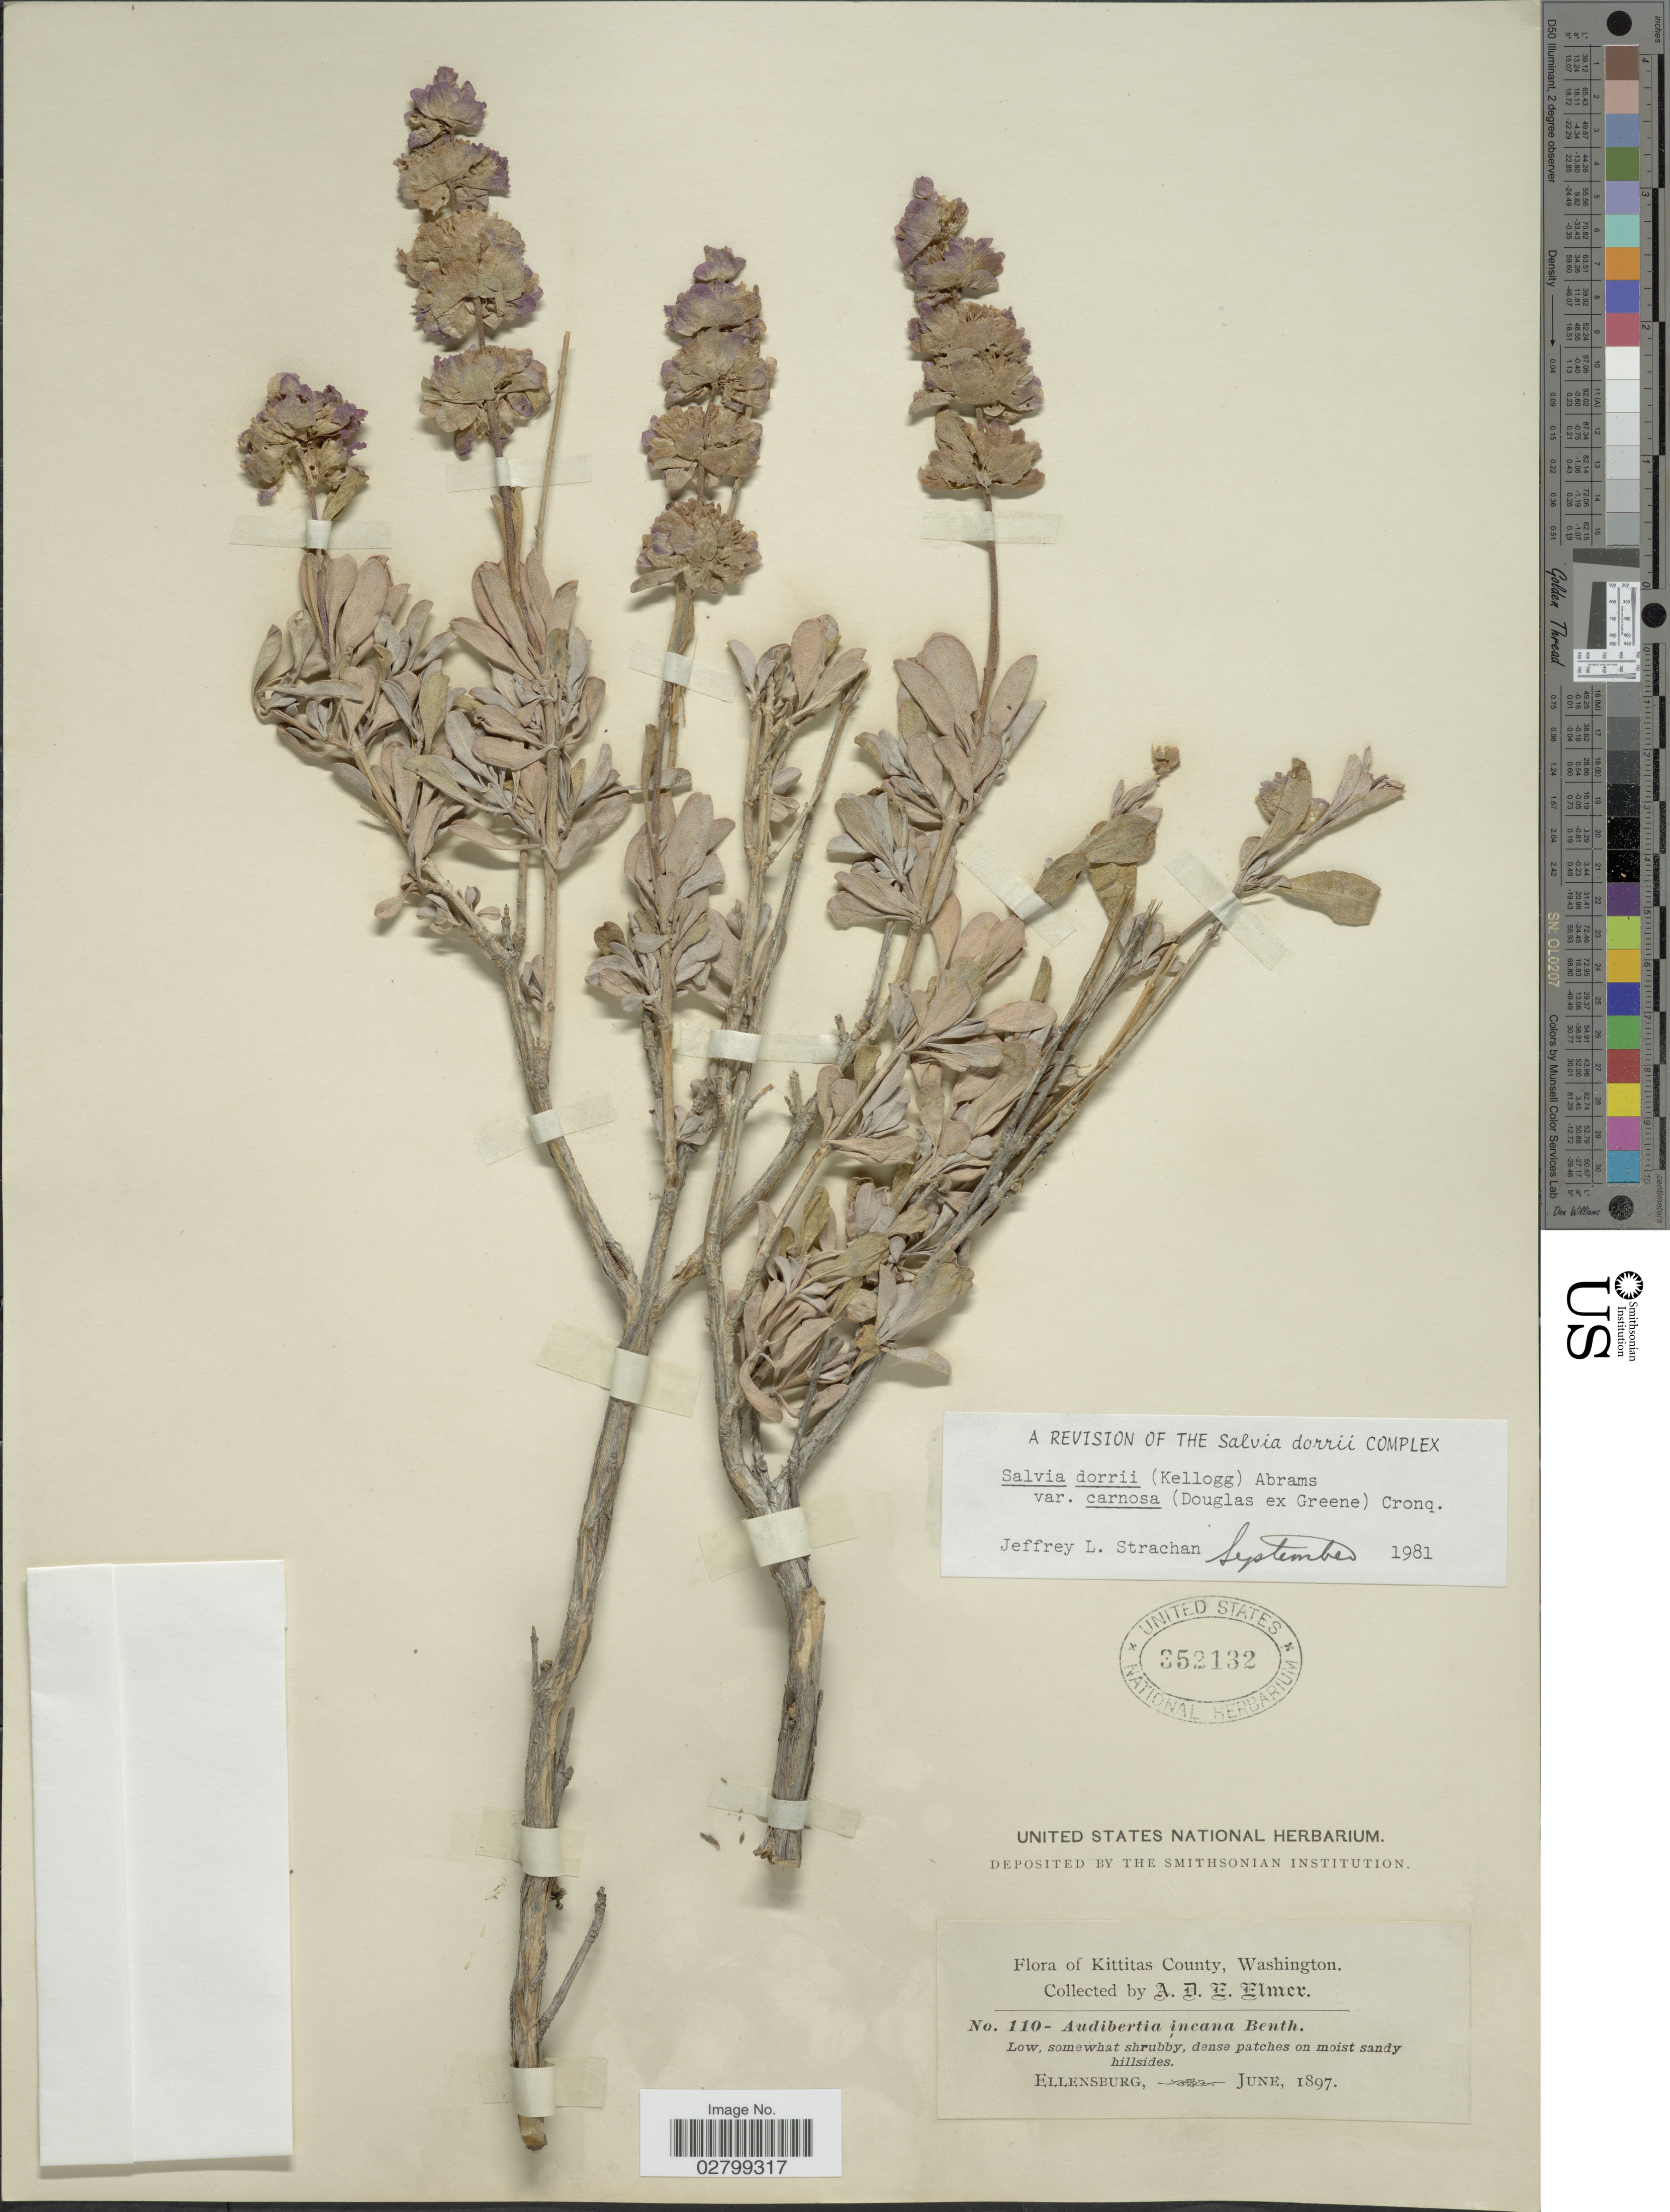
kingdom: Plantae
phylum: Tracheophyta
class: Magnoliopsida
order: Lamiales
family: Lamiaceae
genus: Salvia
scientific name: Salvia dorrii var. carnosa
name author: (Dougl.) Abrams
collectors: A. D. E. Elmer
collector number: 110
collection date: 1897-06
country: United States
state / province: Washington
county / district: Kittitas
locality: Kittitas County. Ellensburg.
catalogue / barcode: US 352132